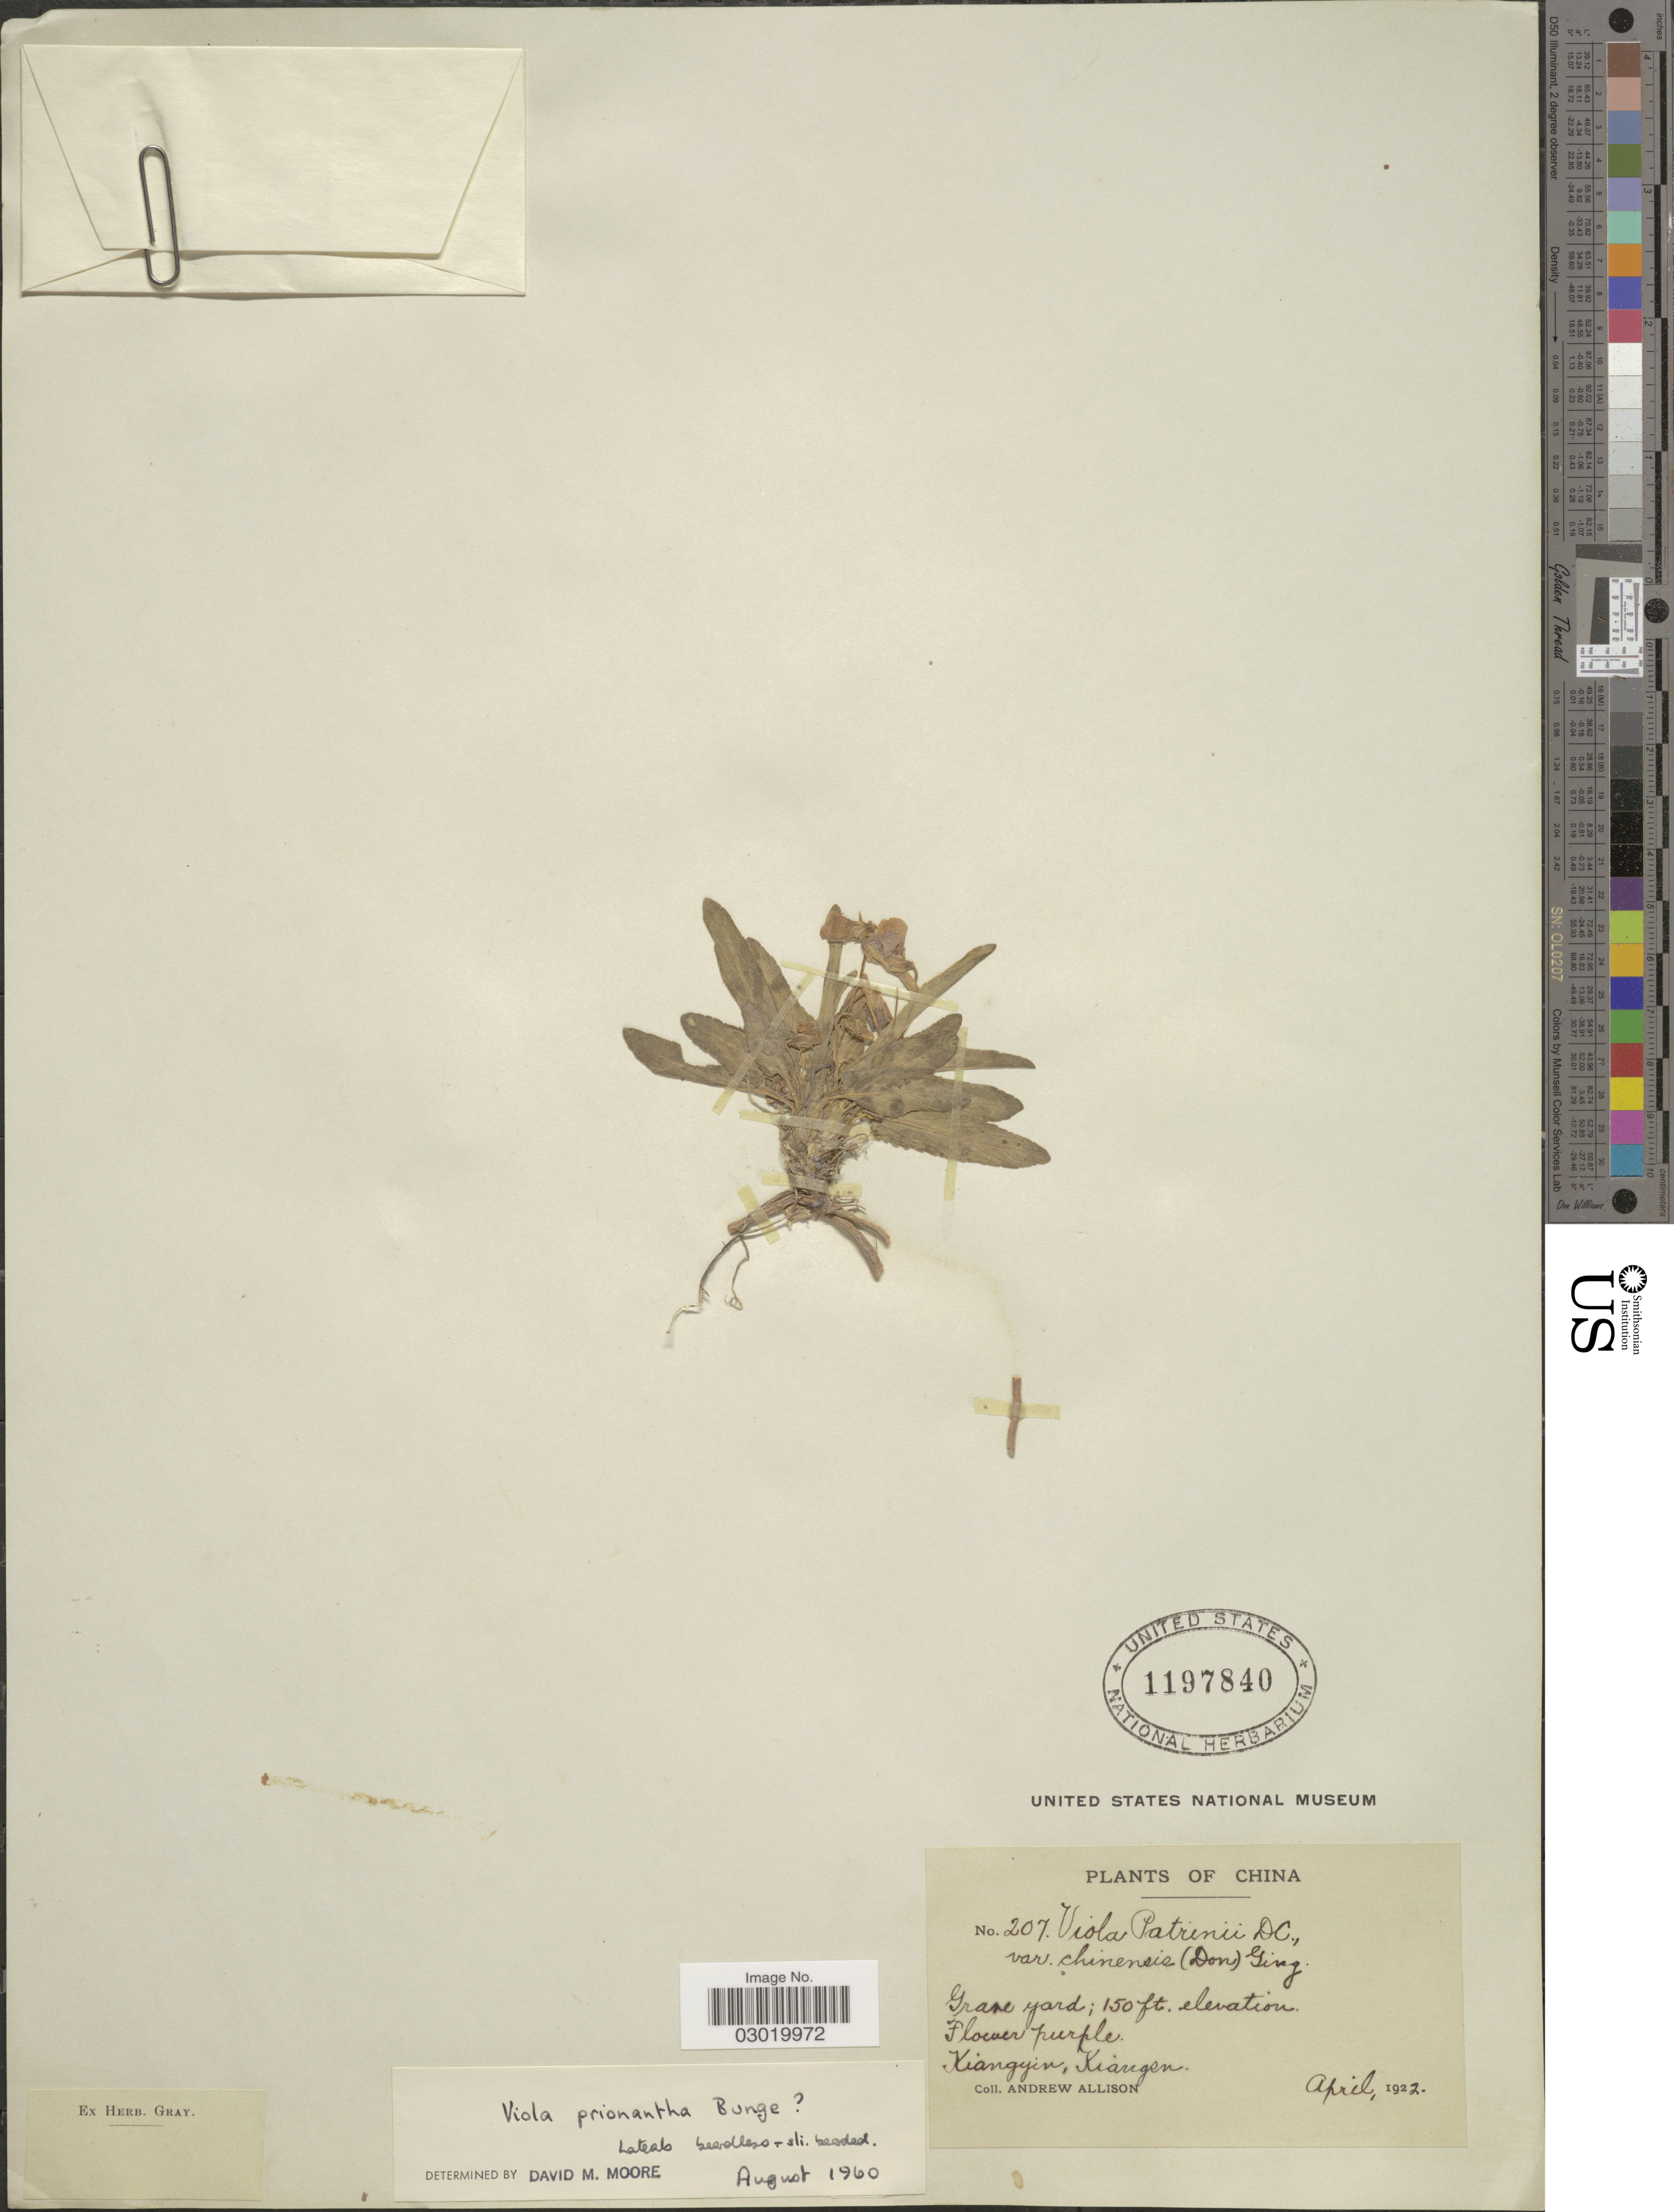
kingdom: Plantae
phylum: Tracheophyta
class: Magnoliopsida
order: Malpighiales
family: Violaceae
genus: Viola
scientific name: Viola prionantha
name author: Bunge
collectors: A. Allison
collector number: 207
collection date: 1922-04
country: China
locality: Kiangyin, Kiangen.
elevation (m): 46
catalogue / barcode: US 1197840